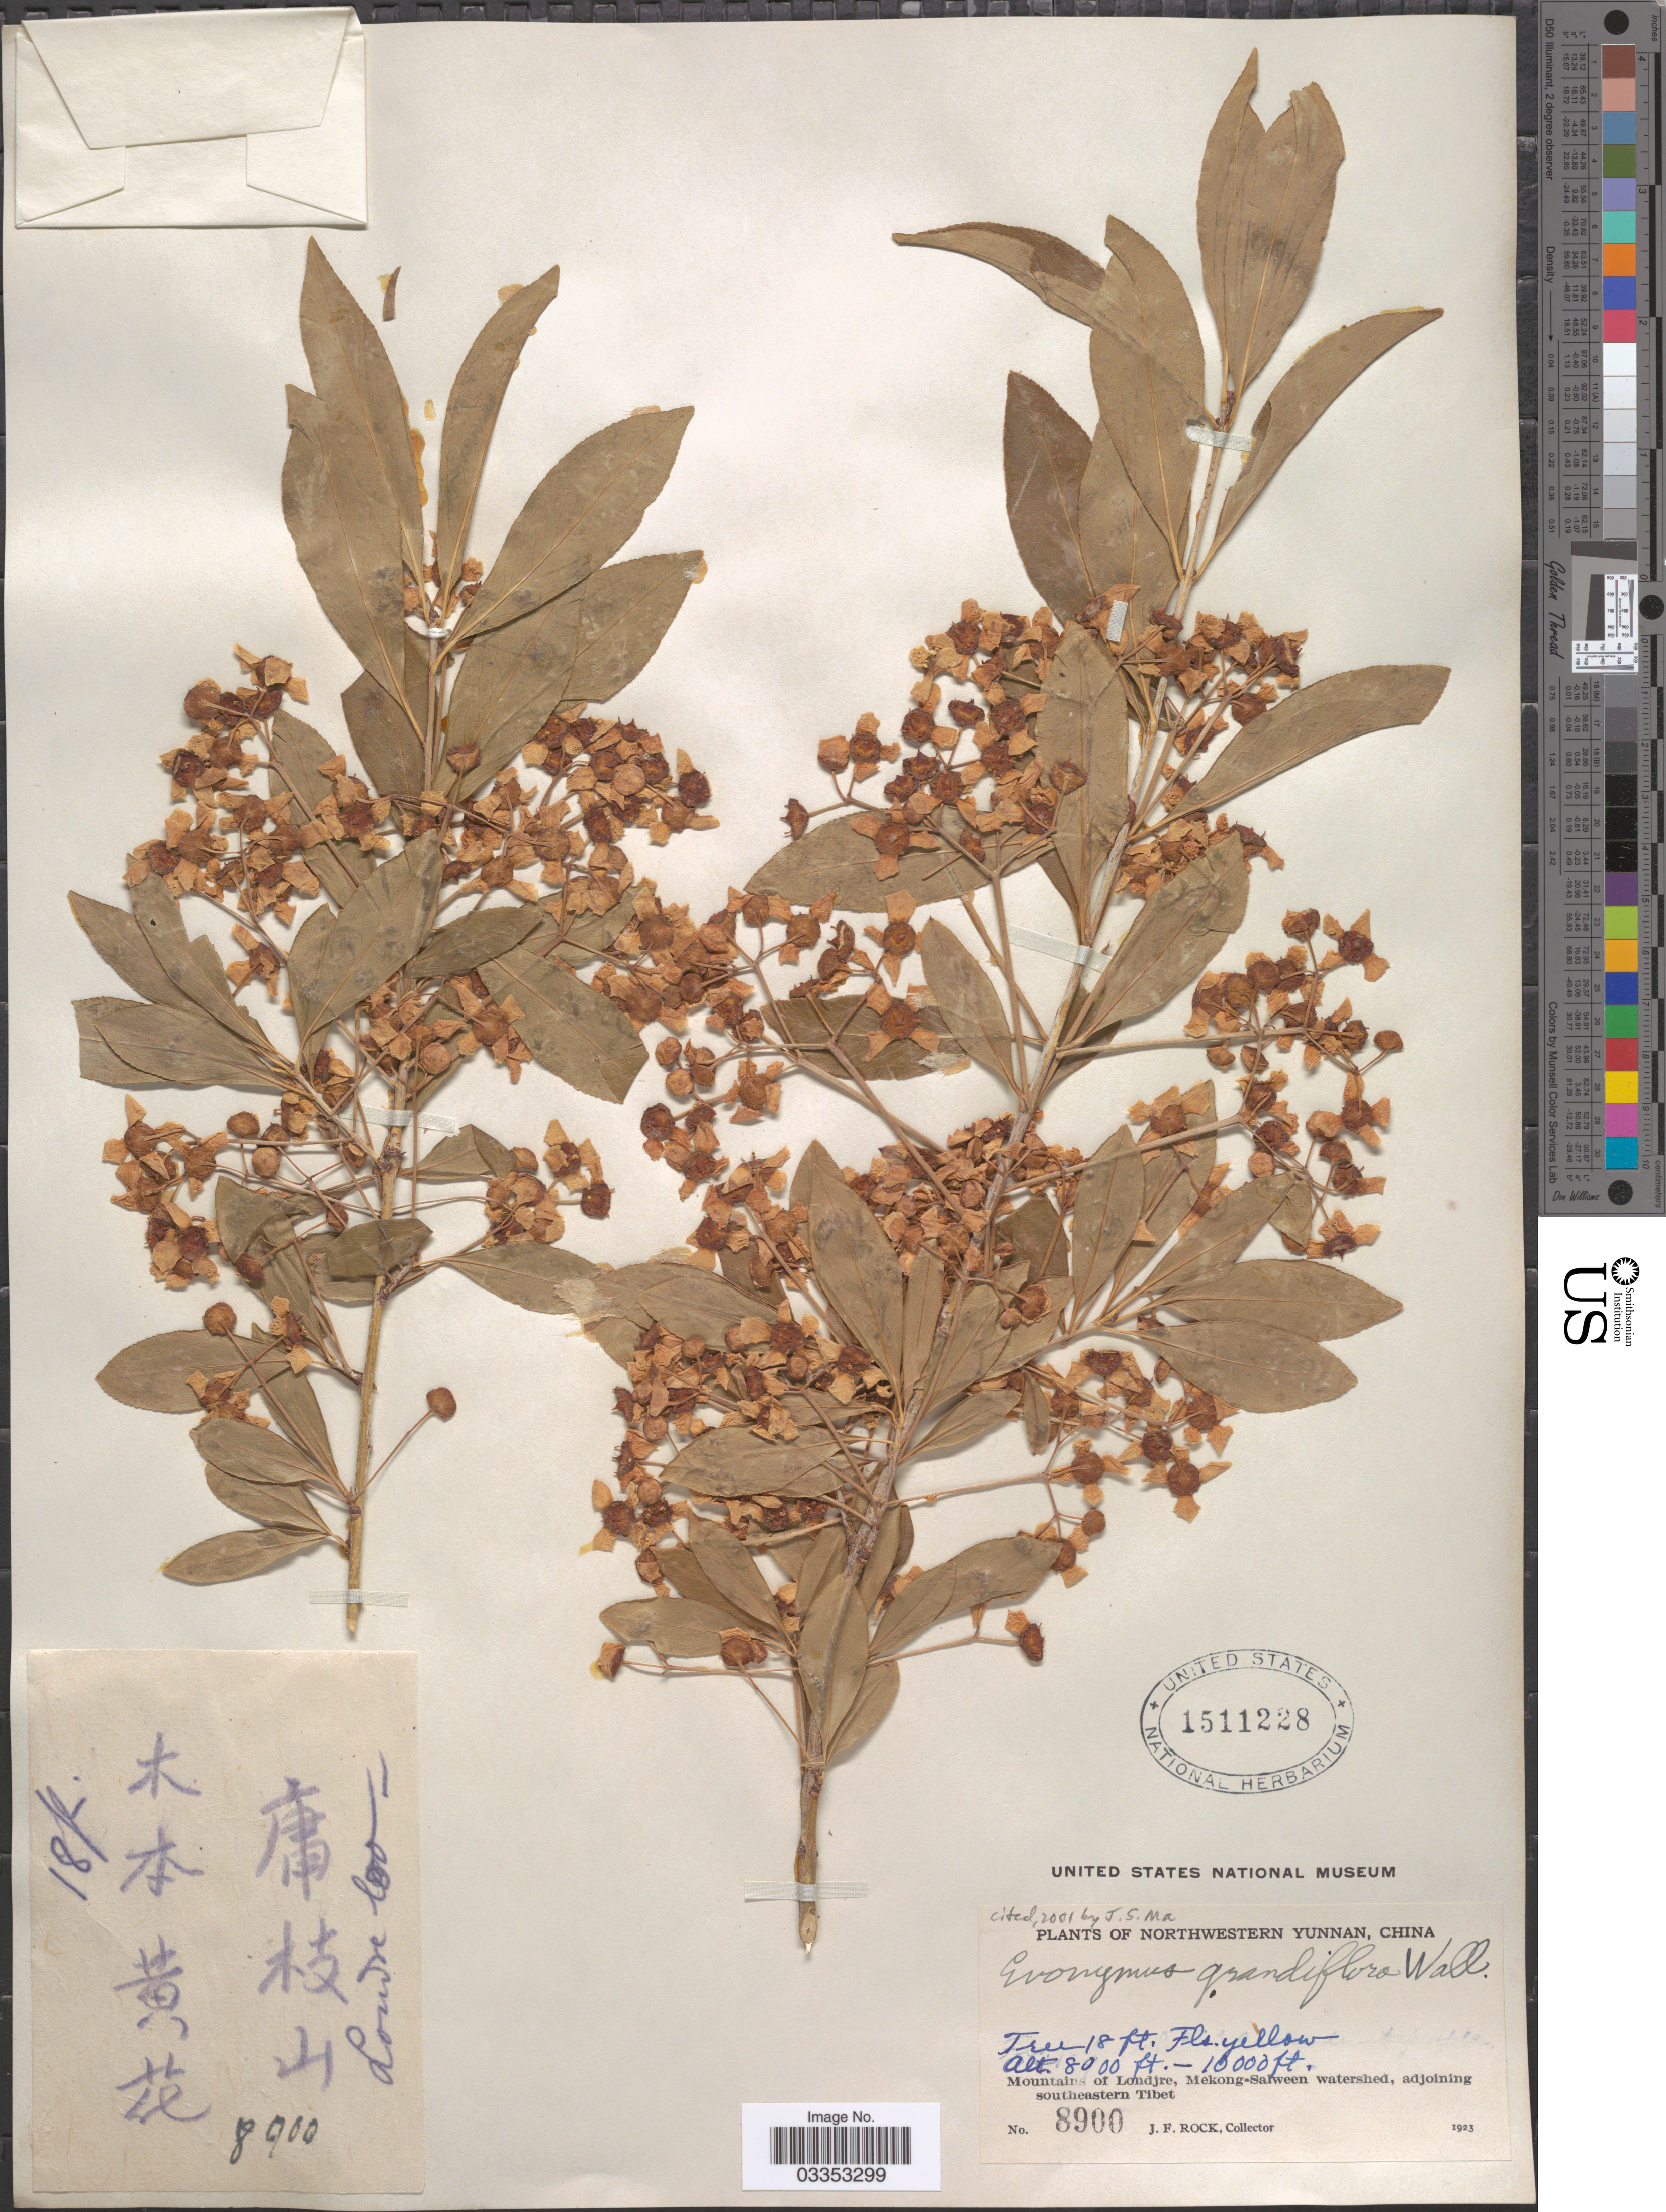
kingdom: Plantae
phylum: Tracheophyta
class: Magnoliopsida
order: Celastrales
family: Celastraceae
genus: Euonymus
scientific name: Euonymus grandiflorus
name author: Wall.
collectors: J. Rock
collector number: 8900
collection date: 1923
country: China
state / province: Yunnan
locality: Northwestern Yunnan. Mountains of Londjre, Mekong-Salween watershed, adjoining southeastern Tibet.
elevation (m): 2438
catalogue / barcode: US 1511228